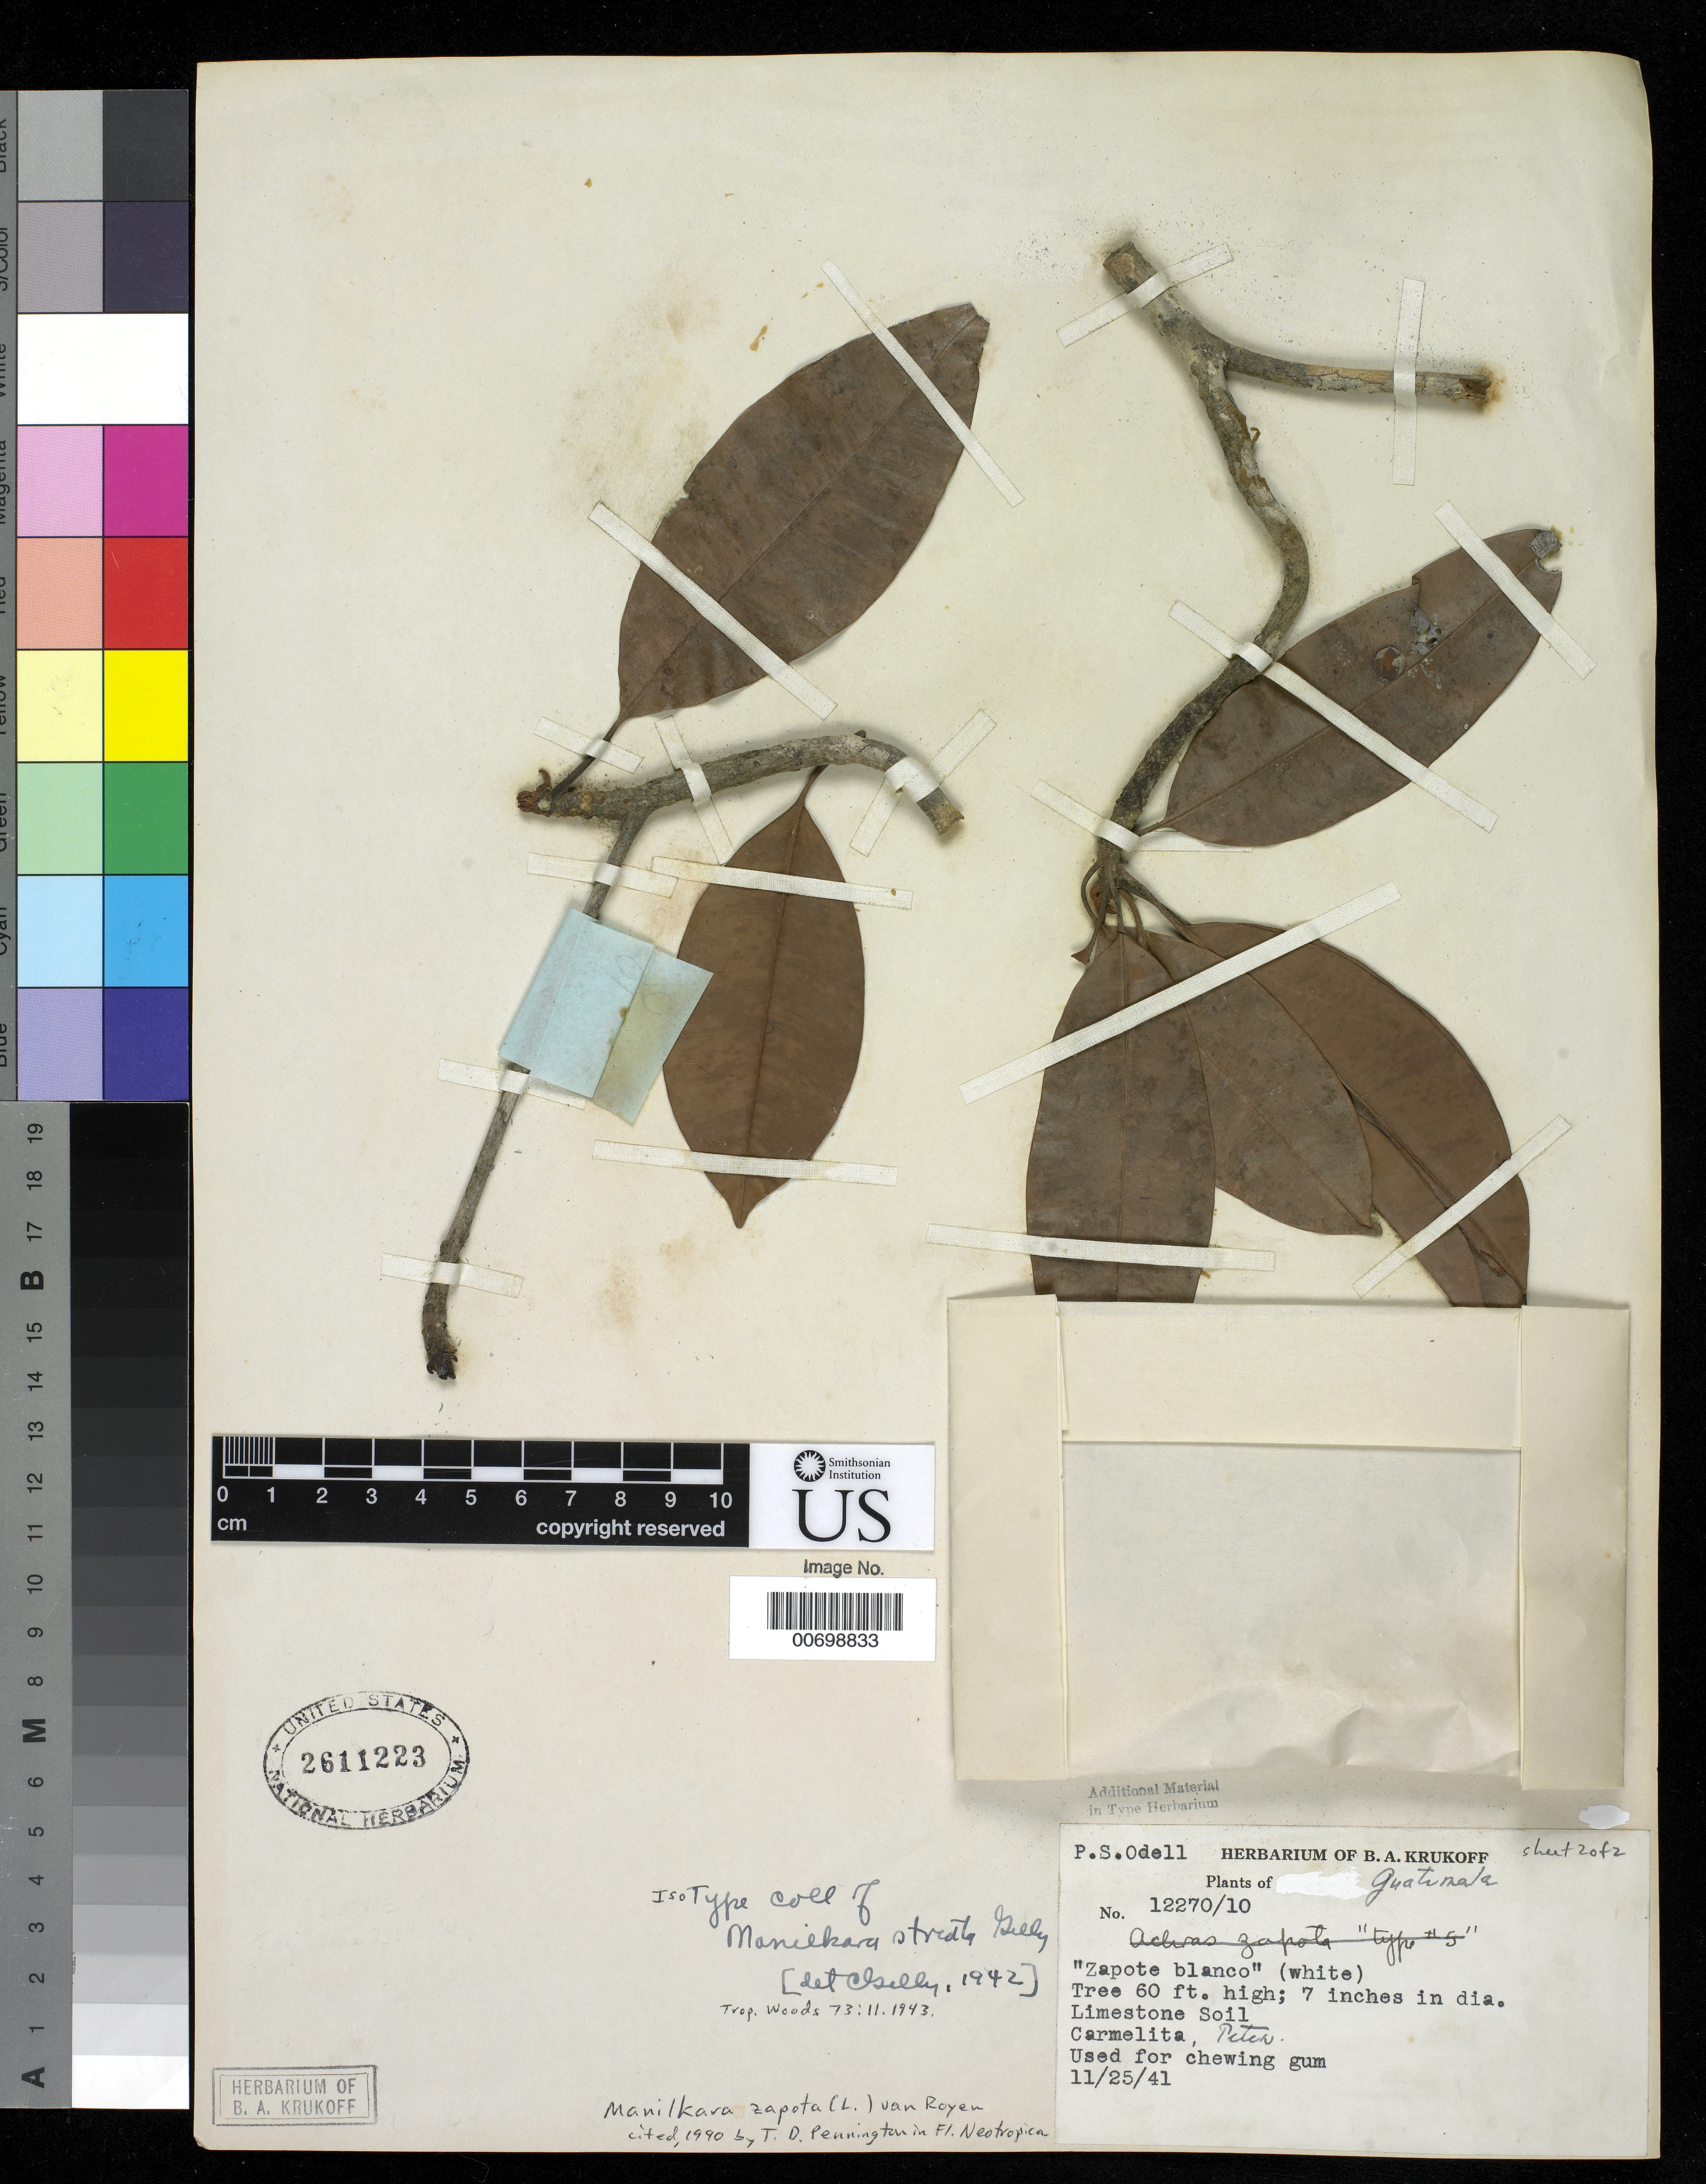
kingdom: Plantae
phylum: Tracheophyta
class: Magnoliopsida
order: Ericales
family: Sapotaceae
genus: Manilkara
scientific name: Manilkara striata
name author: Gilly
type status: Isotype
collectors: P. Odell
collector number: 12270/10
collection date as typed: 25 Nov 1941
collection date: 1941-11-25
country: Guatemala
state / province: El Petén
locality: Carmelita.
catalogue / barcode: US 2611223